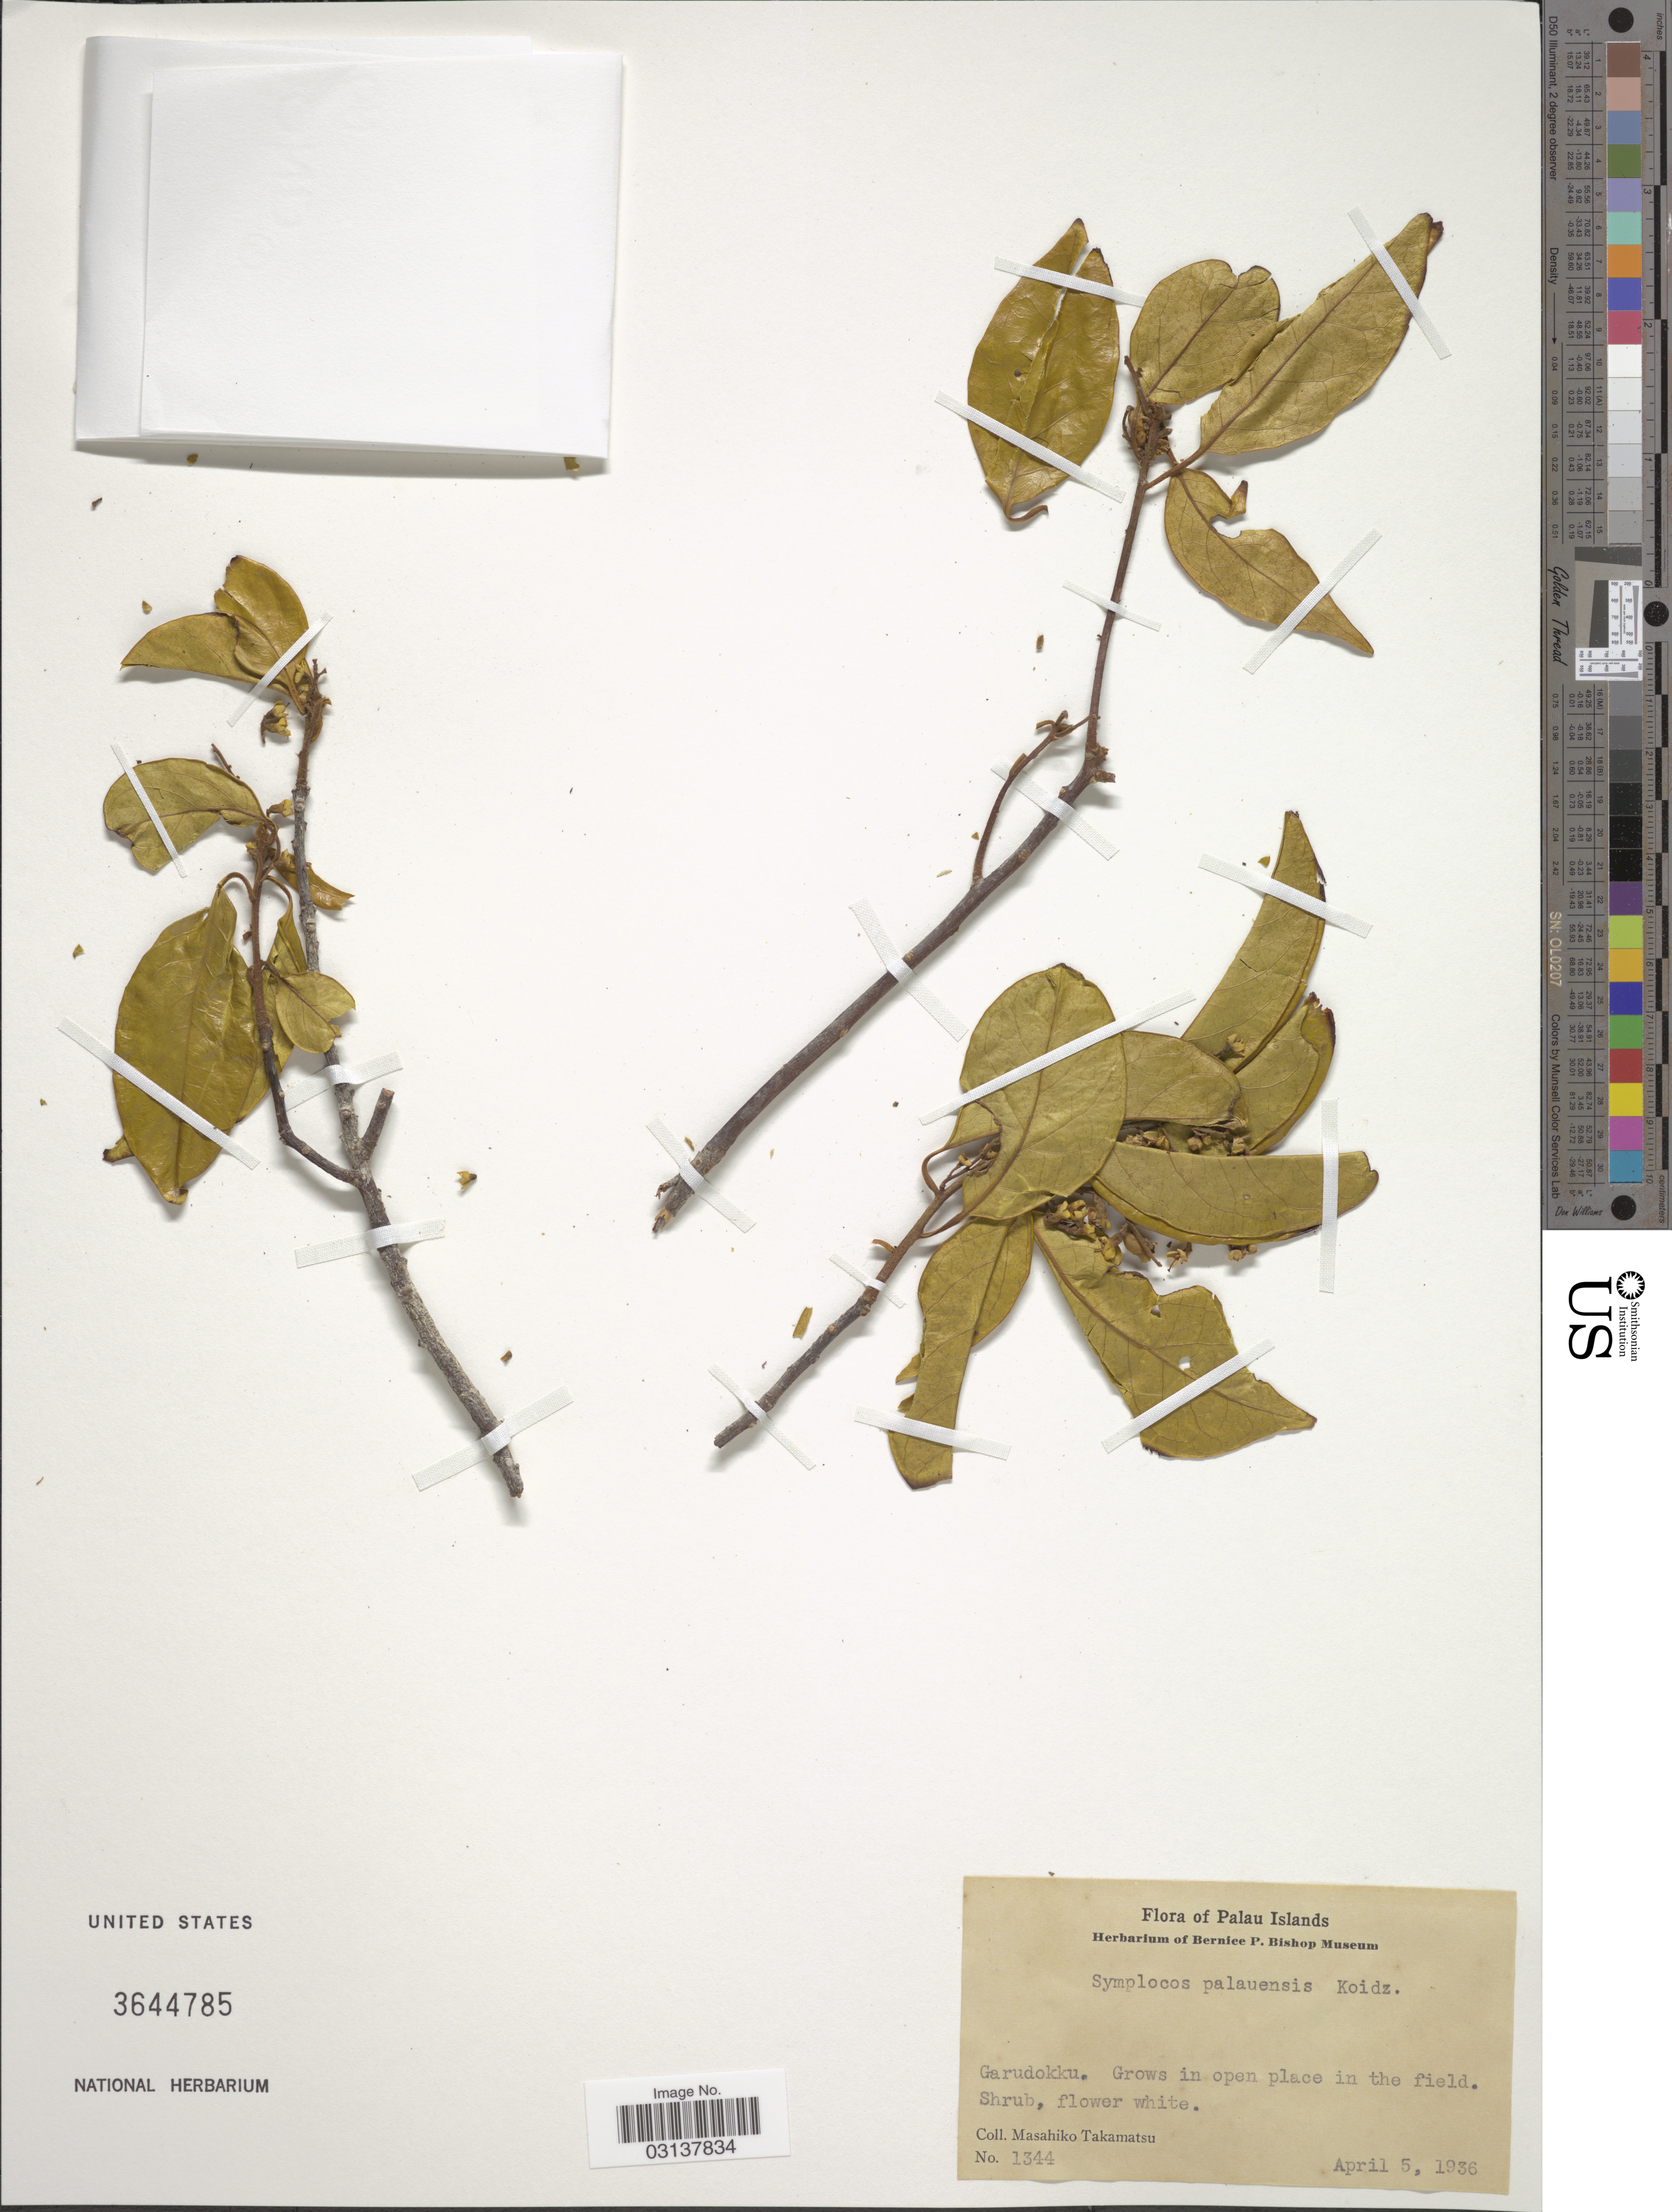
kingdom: Plantae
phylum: Tracheophyta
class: Magnoliopsida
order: Ericales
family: Symplocaceae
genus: Symplocos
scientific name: Symplocos palauensis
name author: Koidz.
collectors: M. Takamatsu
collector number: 1344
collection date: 1936-04-05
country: Palau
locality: Palau Islands. Garudokku.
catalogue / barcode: US 3644785